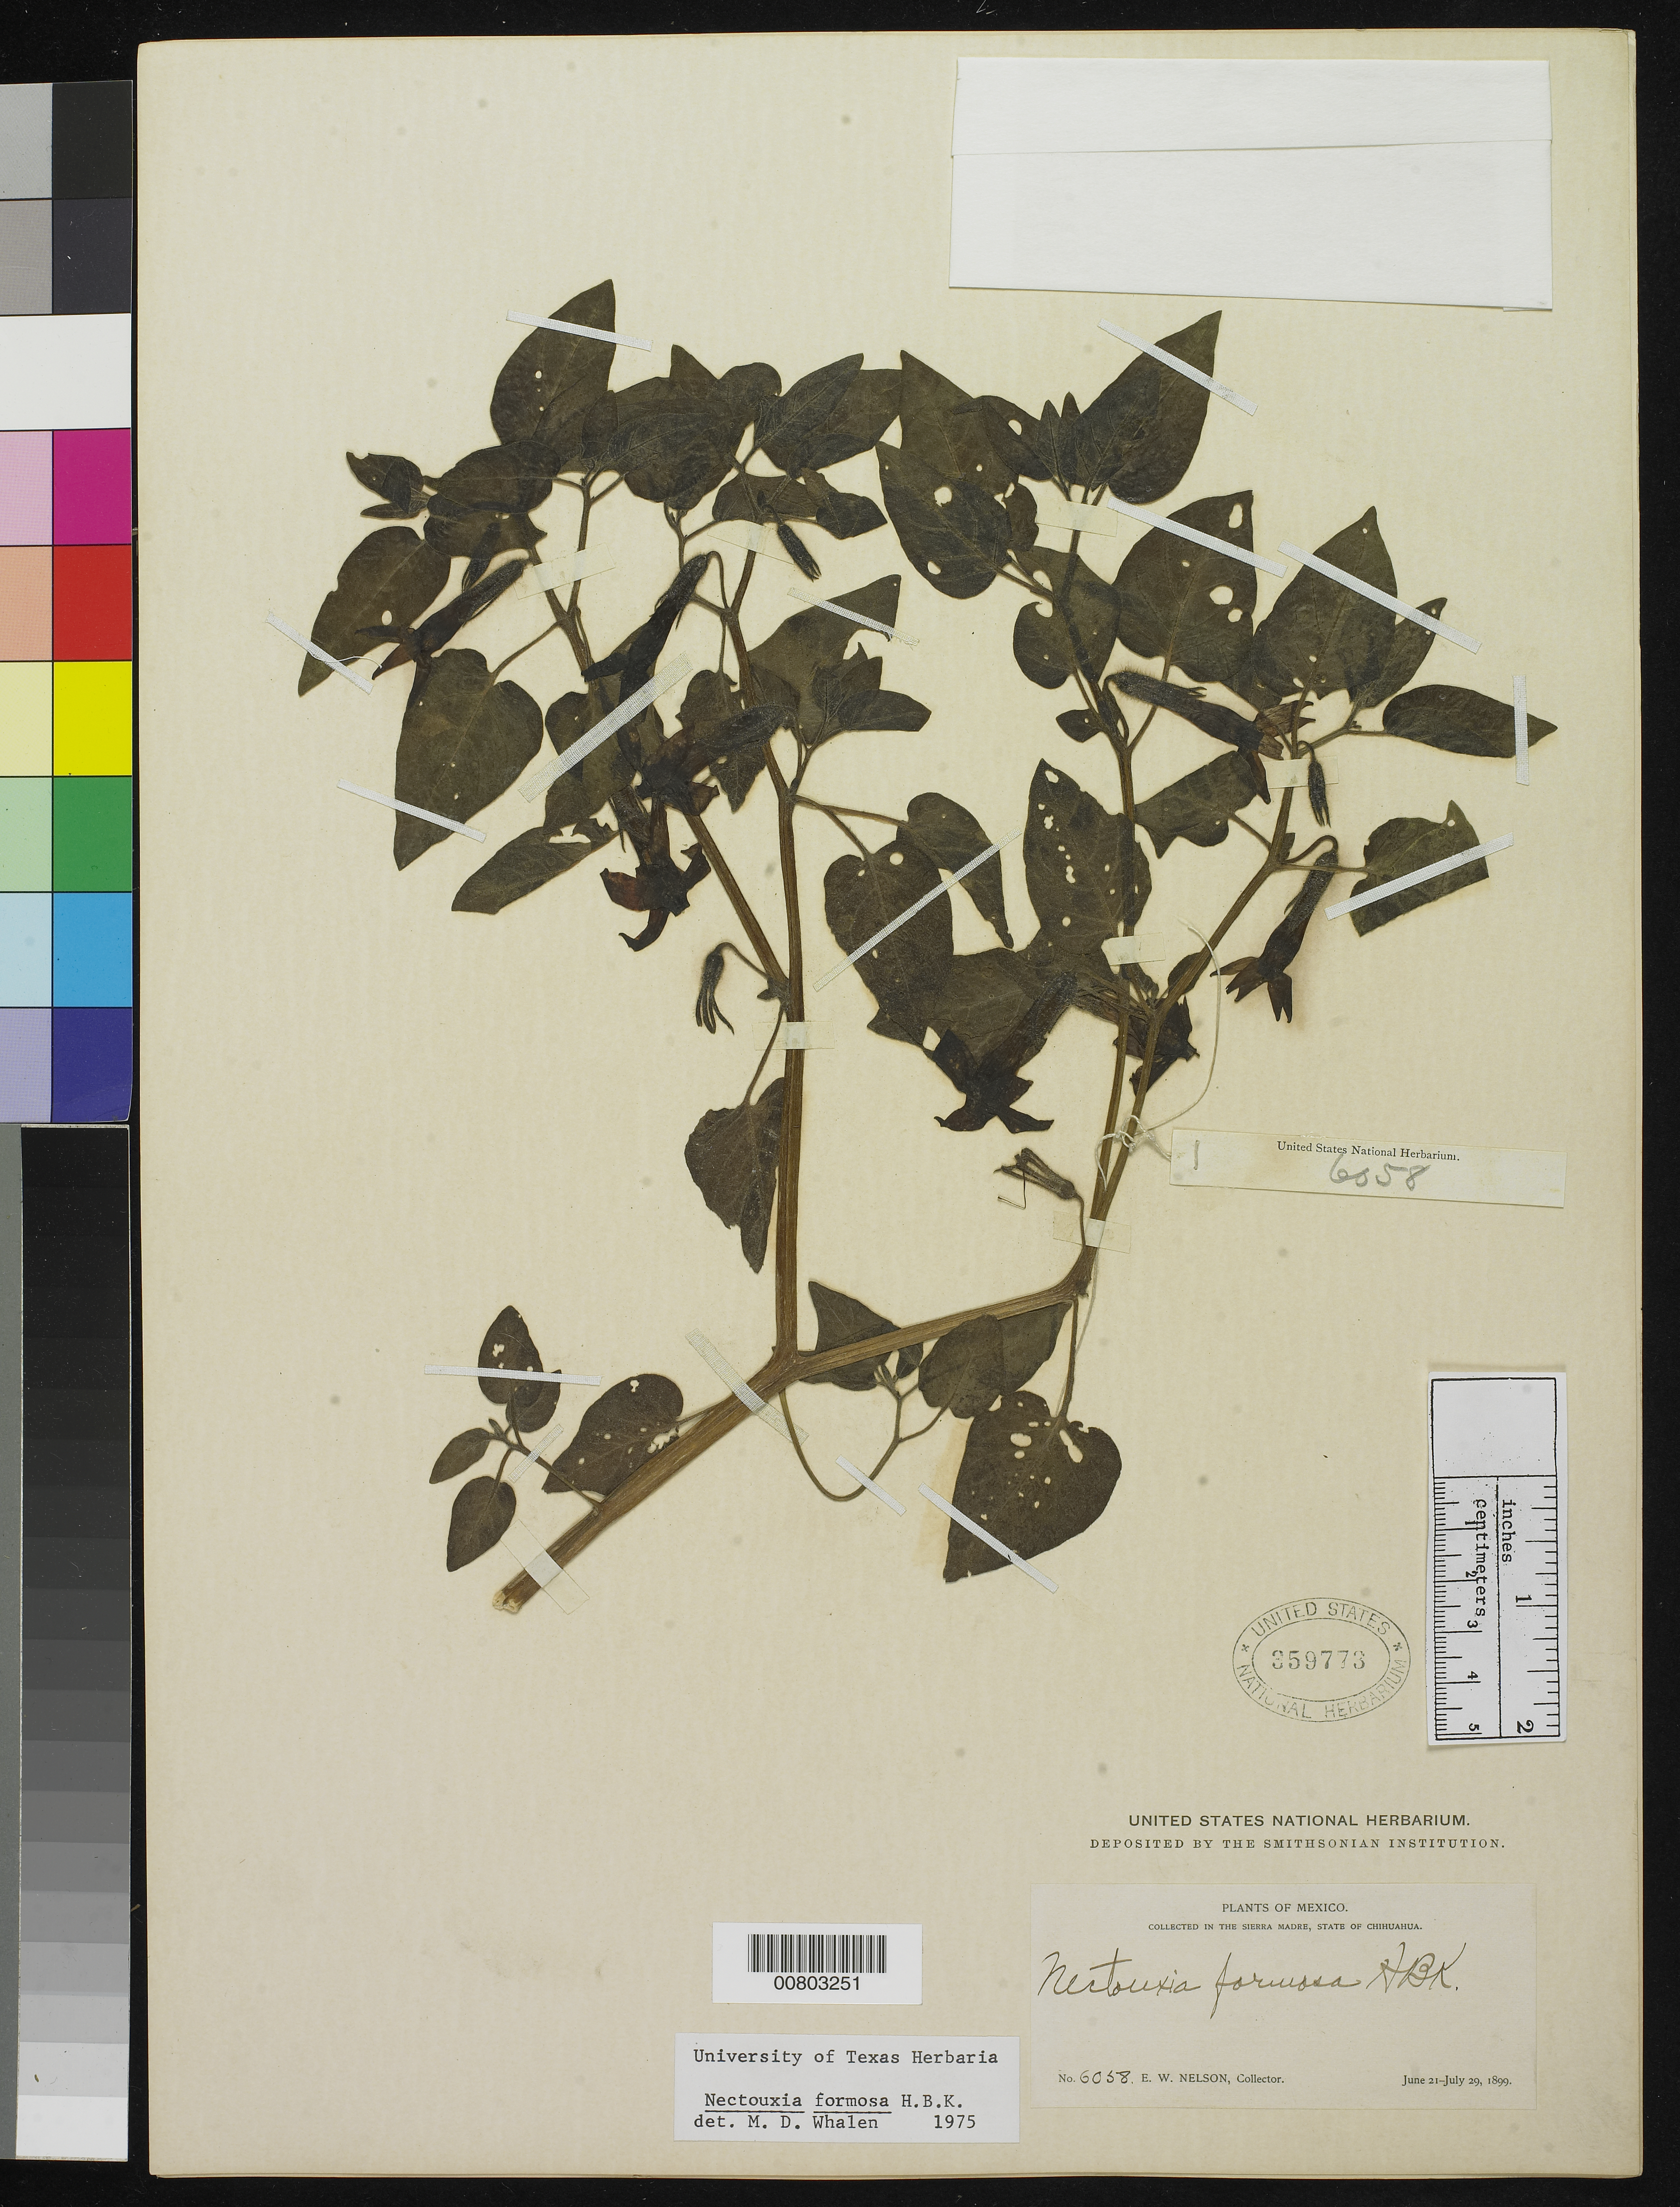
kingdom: Plantae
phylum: Tracheophyta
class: Magnoliopsida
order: Solanales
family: Solanaceae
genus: Nectouxia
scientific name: Nectouxia formosa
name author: Kunth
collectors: E. W. Nelson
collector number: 6058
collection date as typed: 21 Jul 1899 to 29 Jul 1899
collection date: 1899-07-21/1899-07-29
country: Mexico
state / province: Chihuahua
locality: Sierra Madre, Chihuahua.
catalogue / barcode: US 359773